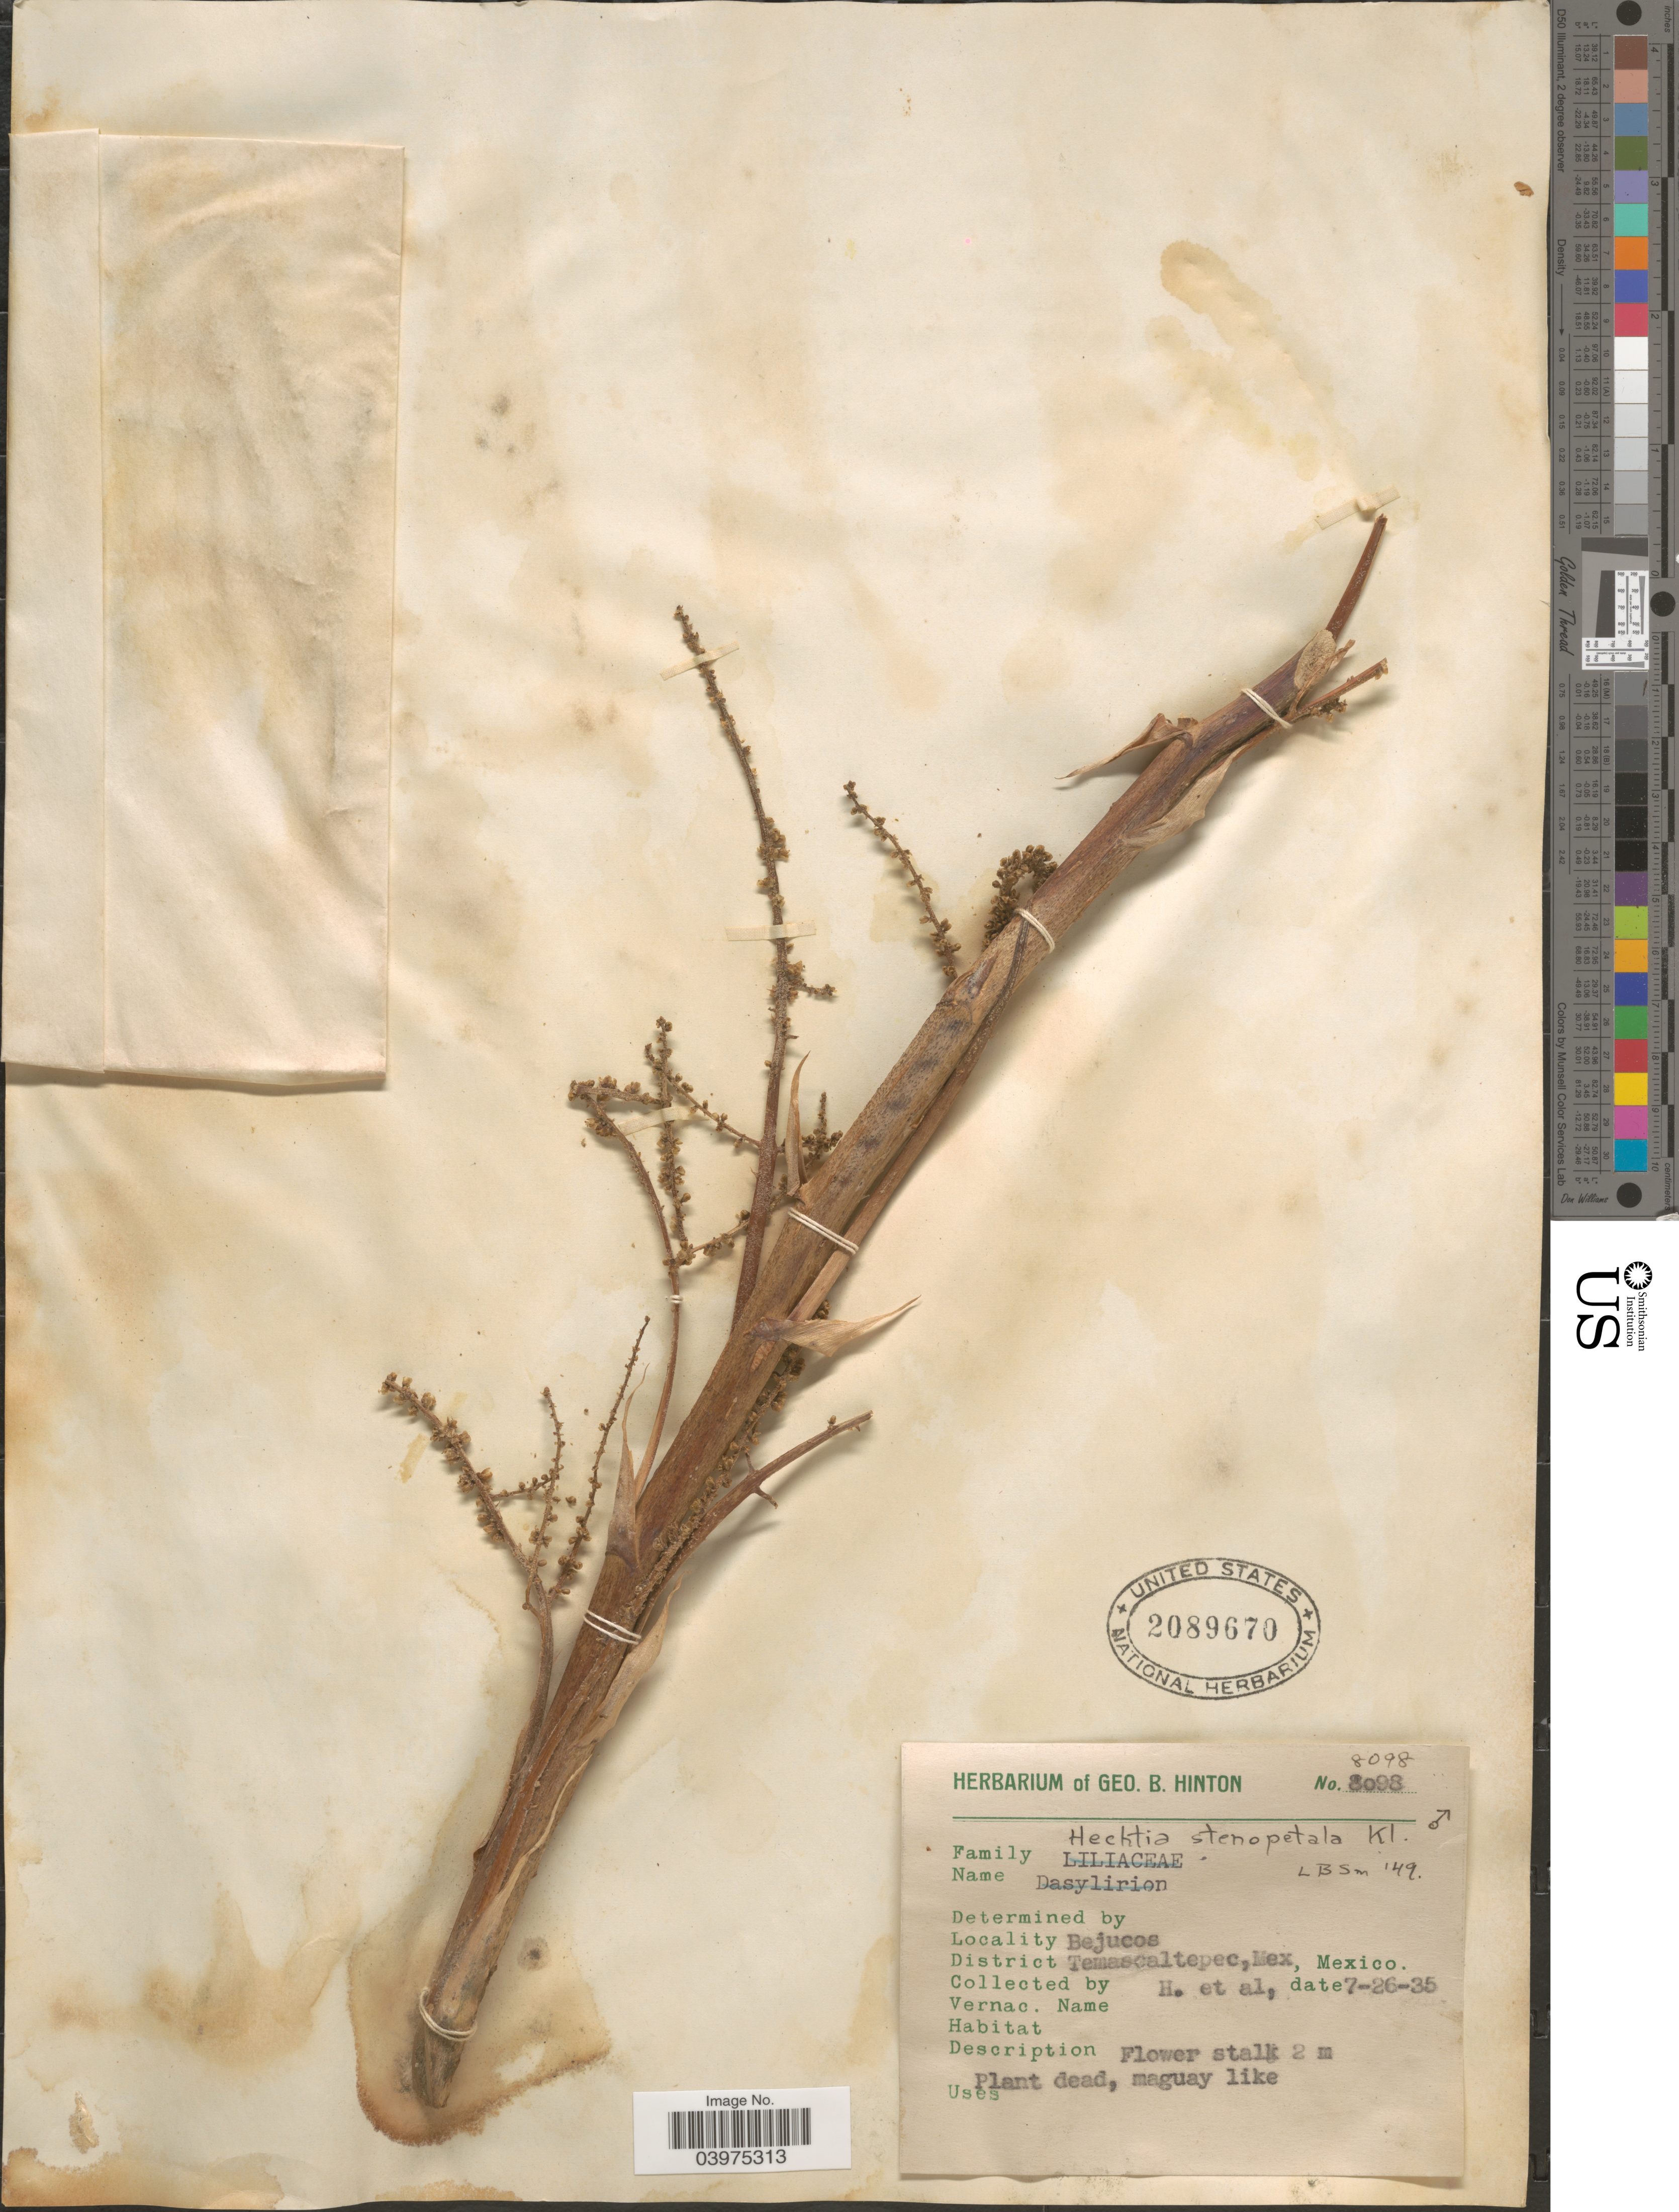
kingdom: Plantae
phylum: Tracheophyta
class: Liliopsida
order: Poales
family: Bromeliaceae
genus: Hechtia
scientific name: Hechtia stenopetala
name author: Klotzsch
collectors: G. B. Hinton & et al.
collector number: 8098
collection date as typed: Transcribed d/m/y: 26/7/35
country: Mexico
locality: Bejucos. District Temascaltepec.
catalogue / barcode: US 2089670